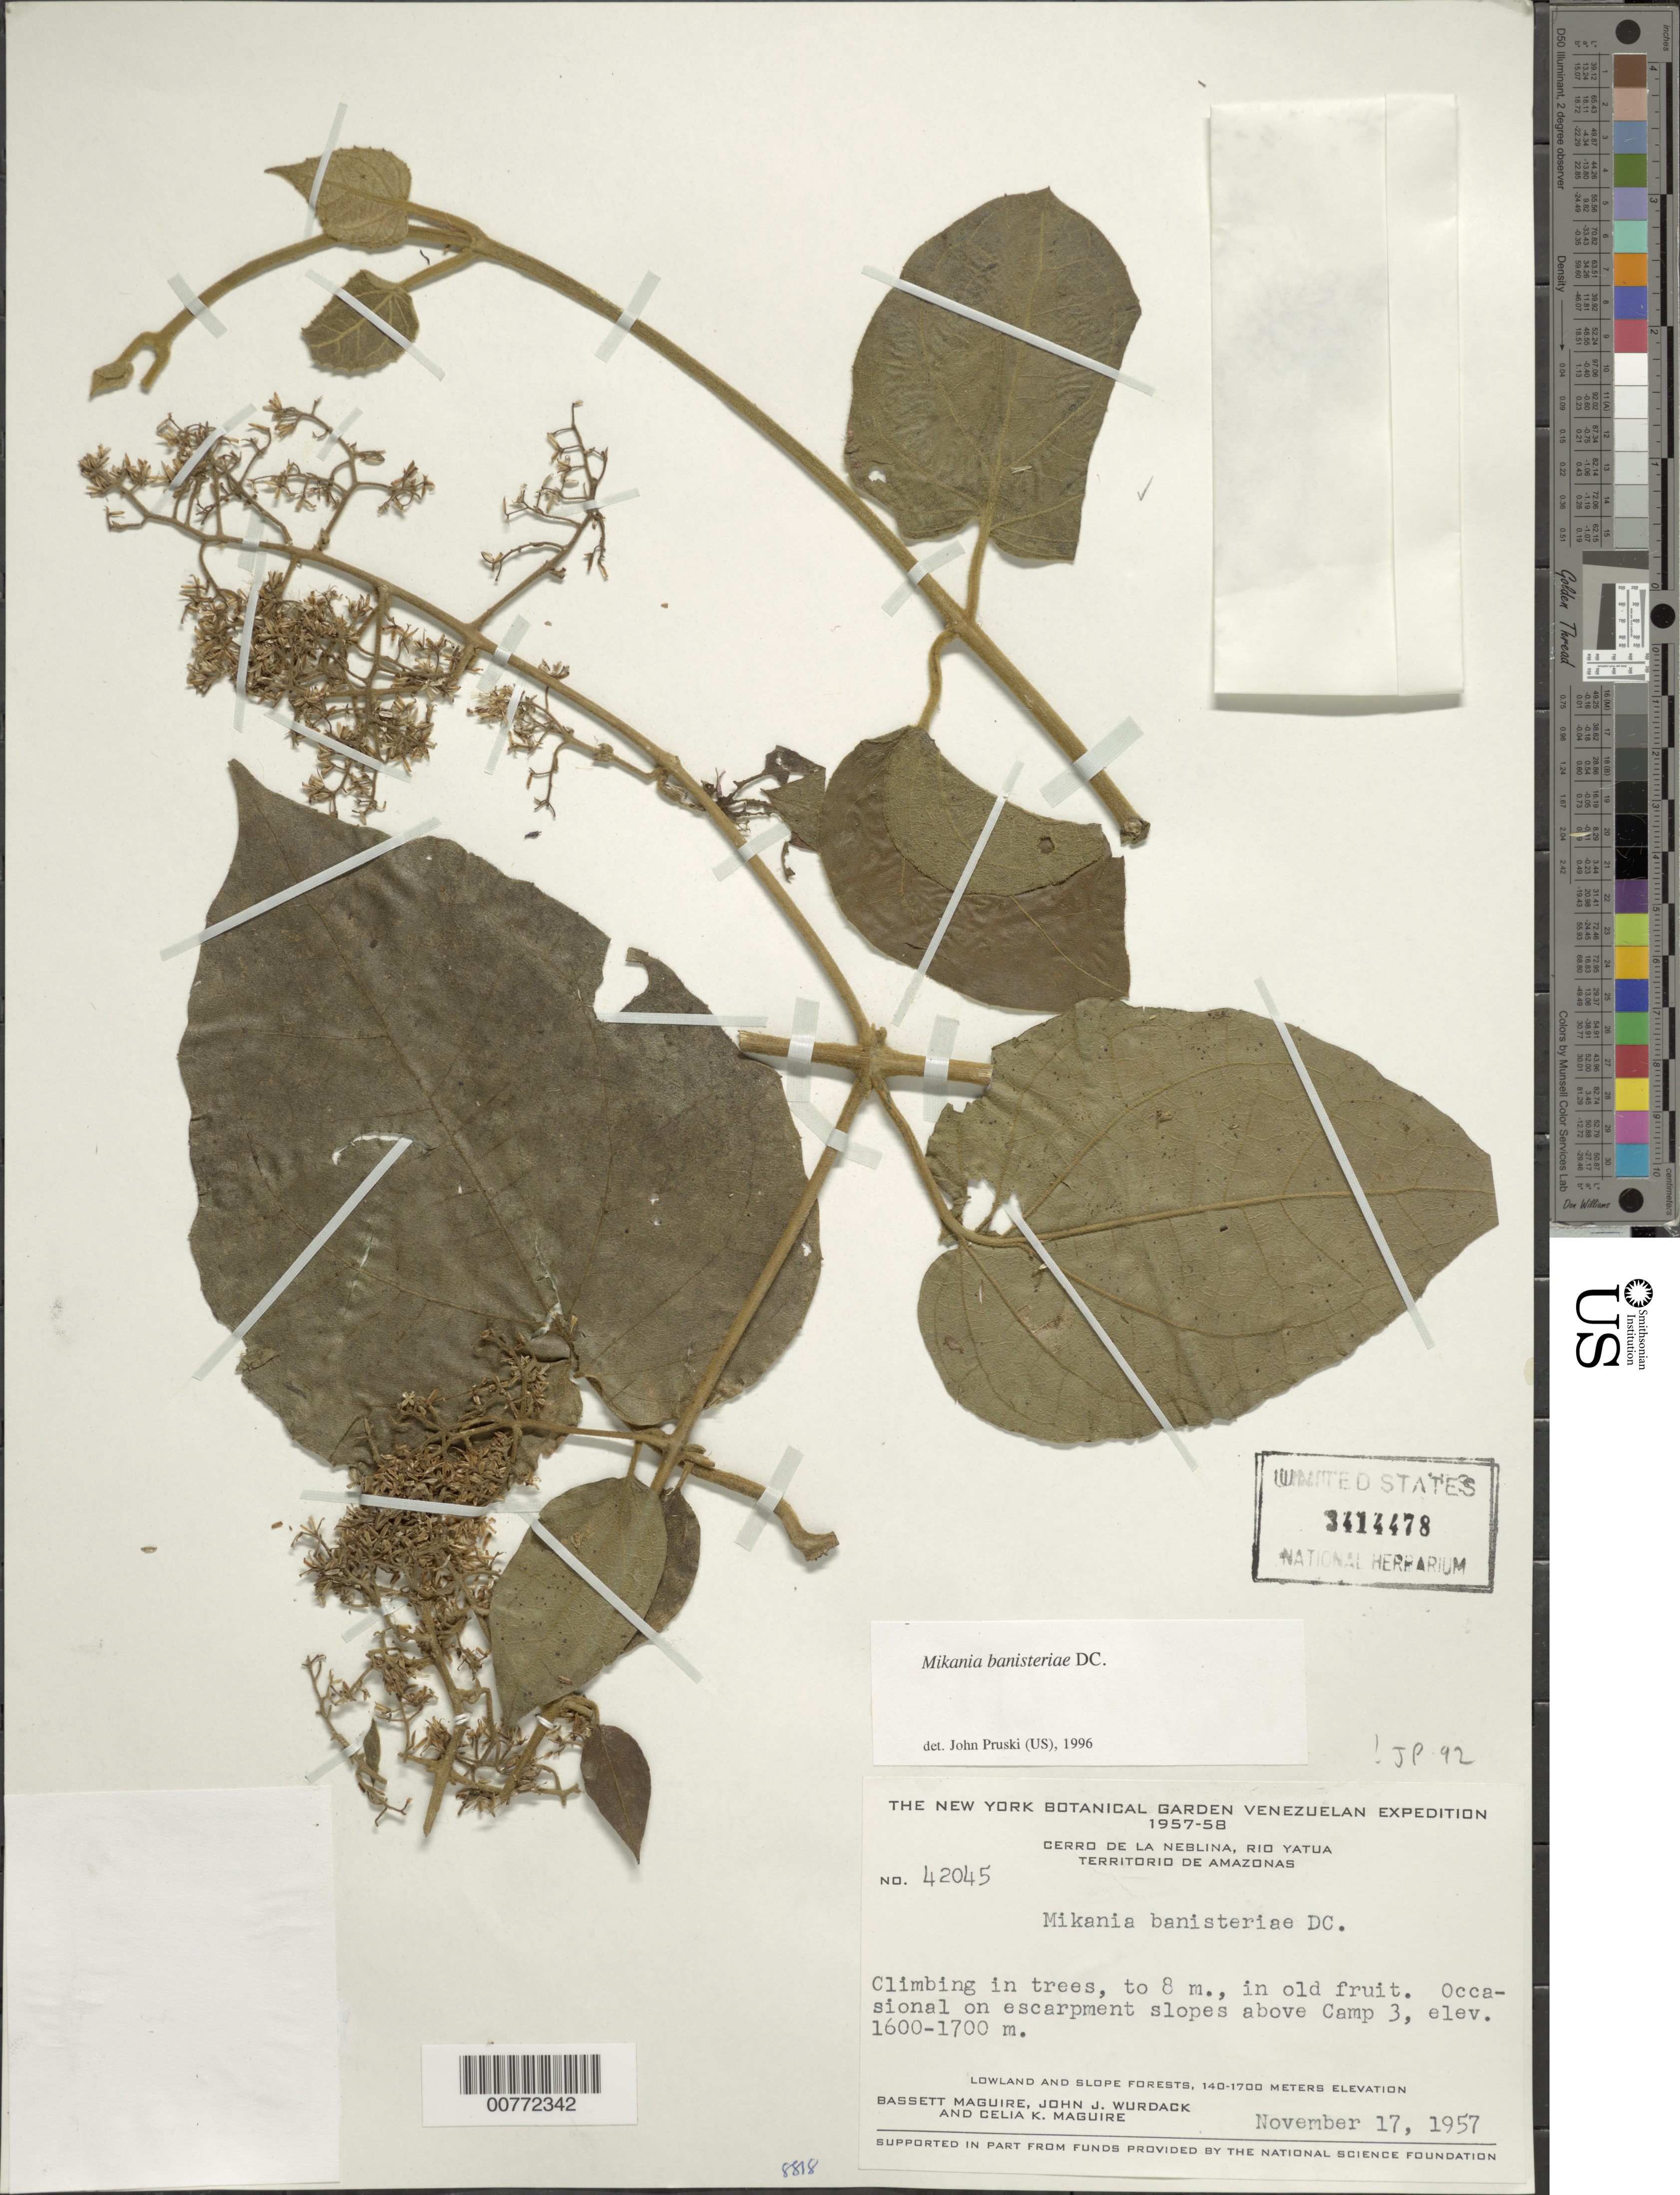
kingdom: Plantae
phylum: Tracheophyta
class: Magnoliopsida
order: Asterales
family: Asteraceae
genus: Mikania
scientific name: Mikania banisteriae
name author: DC.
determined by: Pruski, J. F.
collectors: B. Maguire, J. J. Wurdack & C. K. Maguire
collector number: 42045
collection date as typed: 17-Nov-57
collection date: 1957-11-17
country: Venezuela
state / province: Amazonas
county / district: Río Negro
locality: Cerro de la Neblina, Río Yatua, Camp 3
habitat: Escarpment slopes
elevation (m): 1600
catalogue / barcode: US 3414478